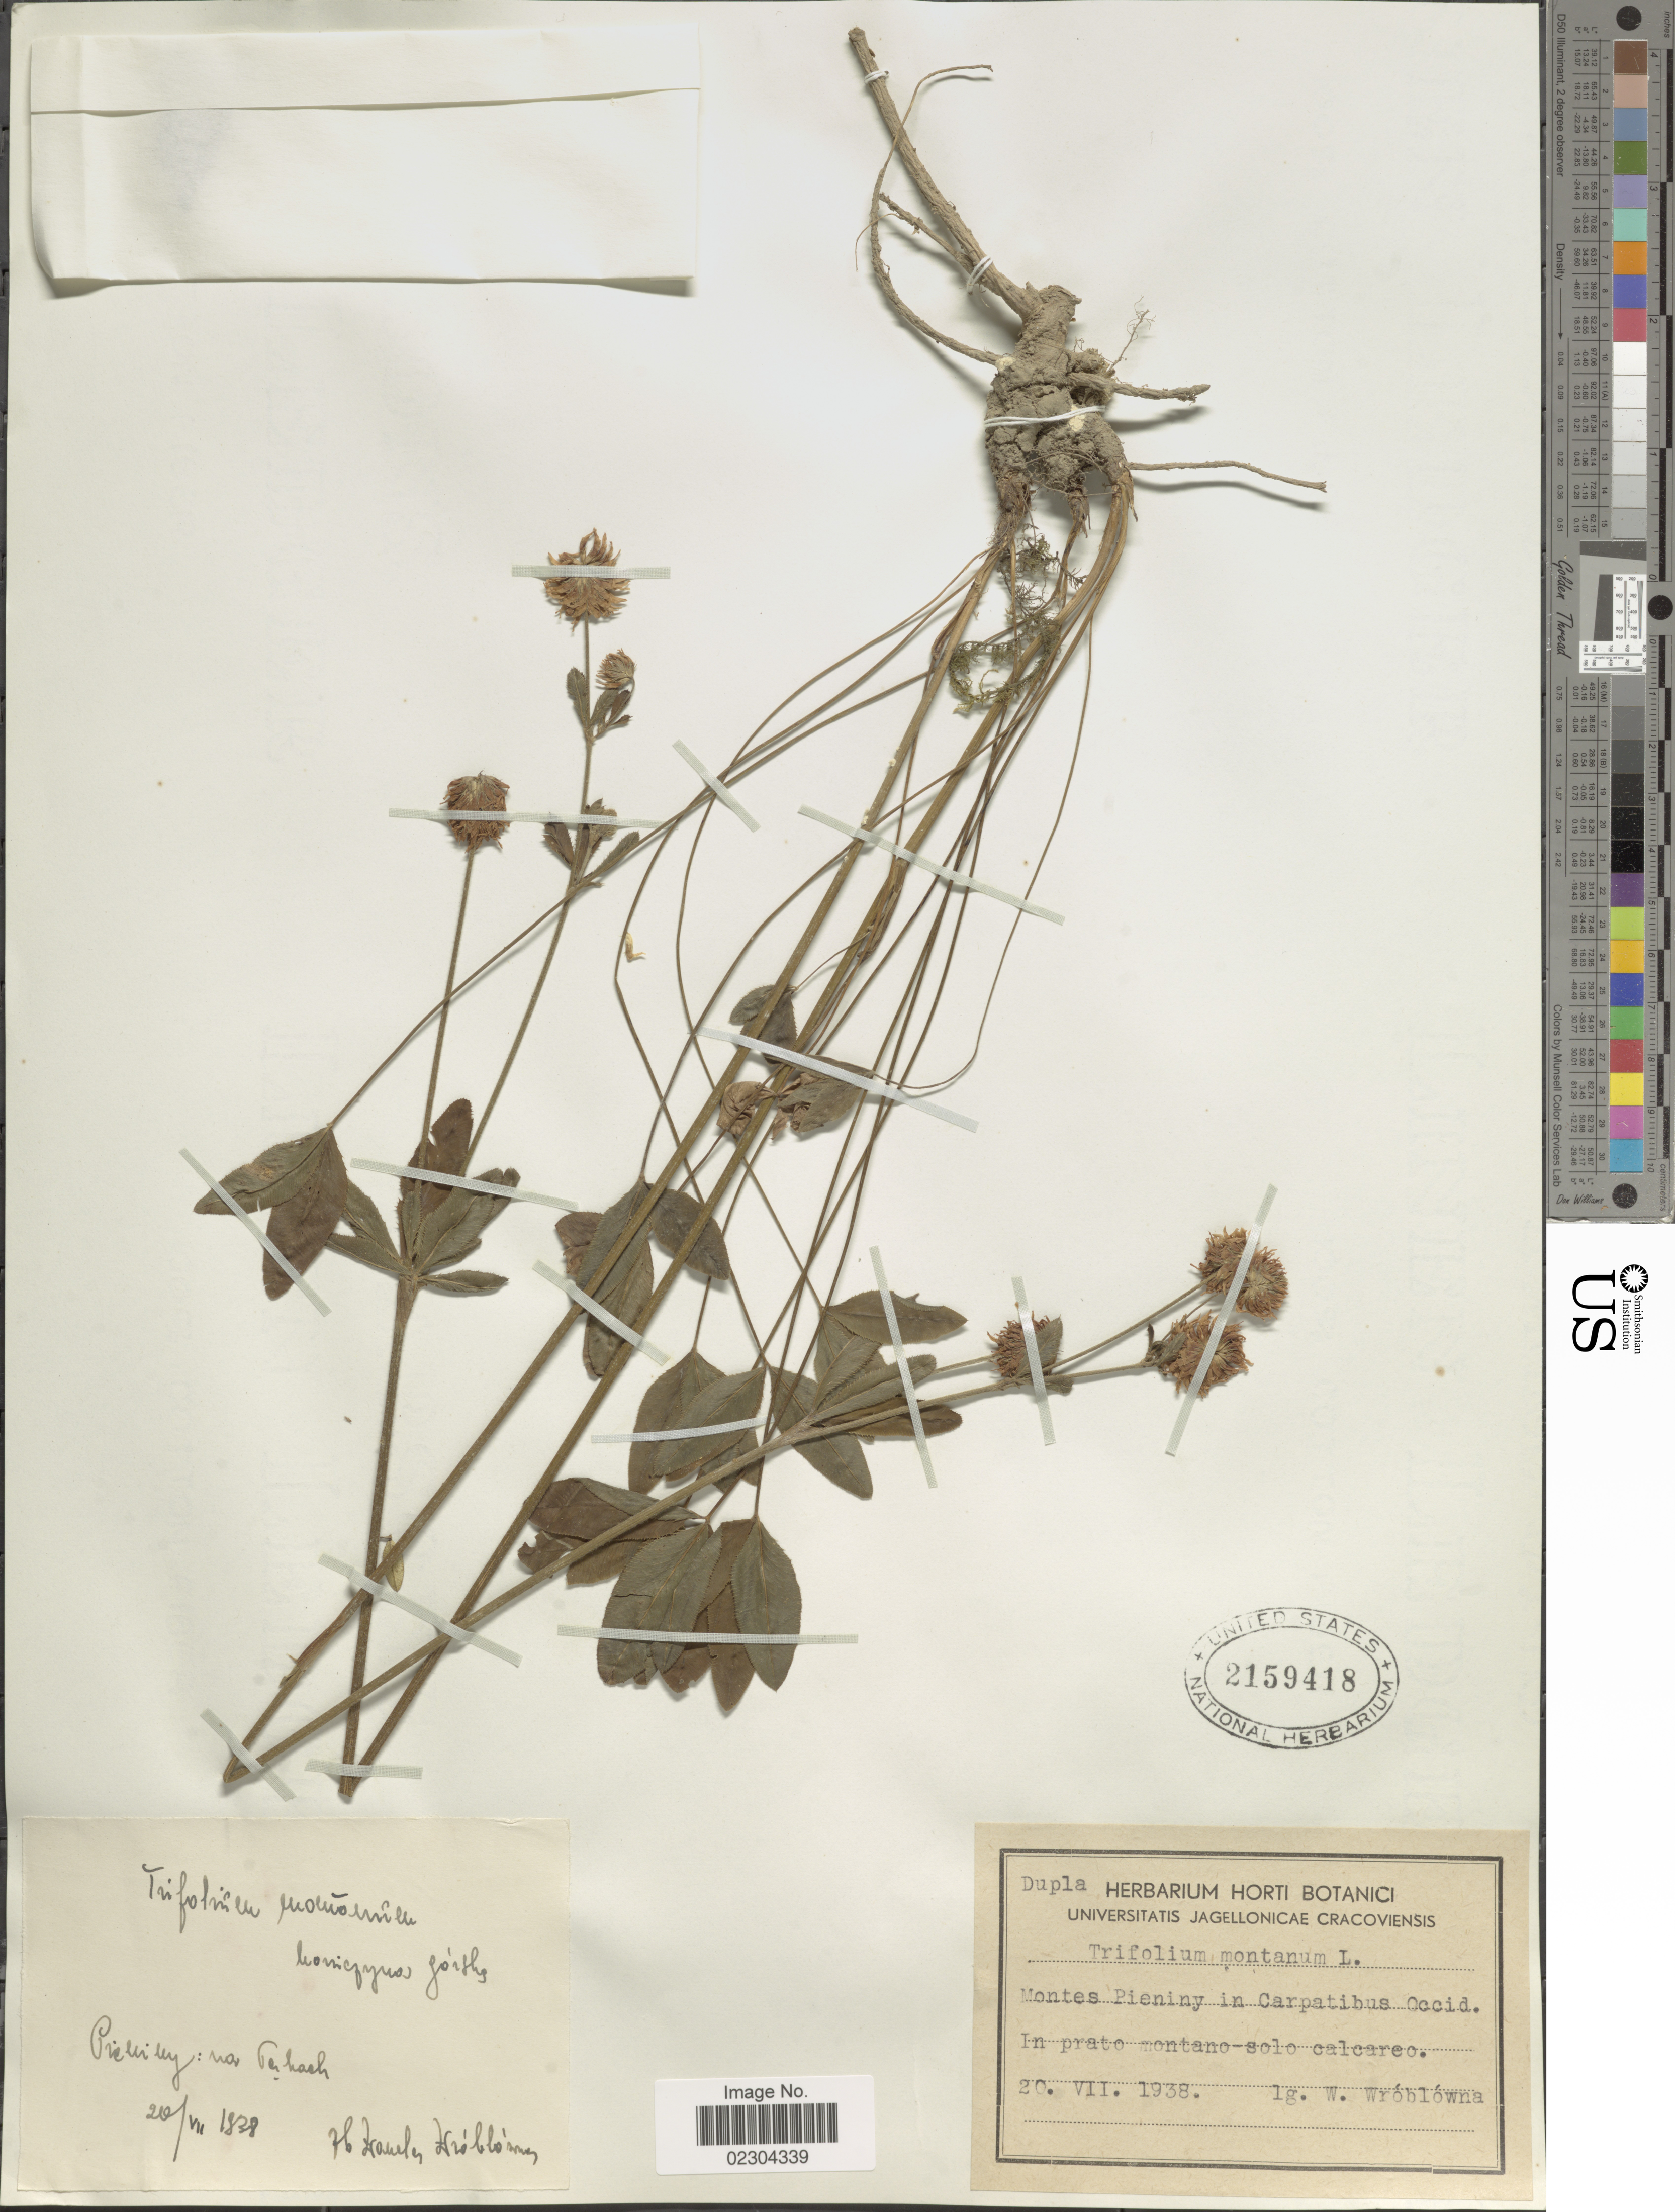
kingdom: Plantae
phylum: Tracheophyta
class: Magnoliopsida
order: Fabales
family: Fabaceae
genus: Trifolium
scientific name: Trifolium montanum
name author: L.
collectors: W. Wróblówna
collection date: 1938-07-20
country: Poland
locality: Montes Pieniny in Carpatibus Occid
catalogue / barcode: US 2159418